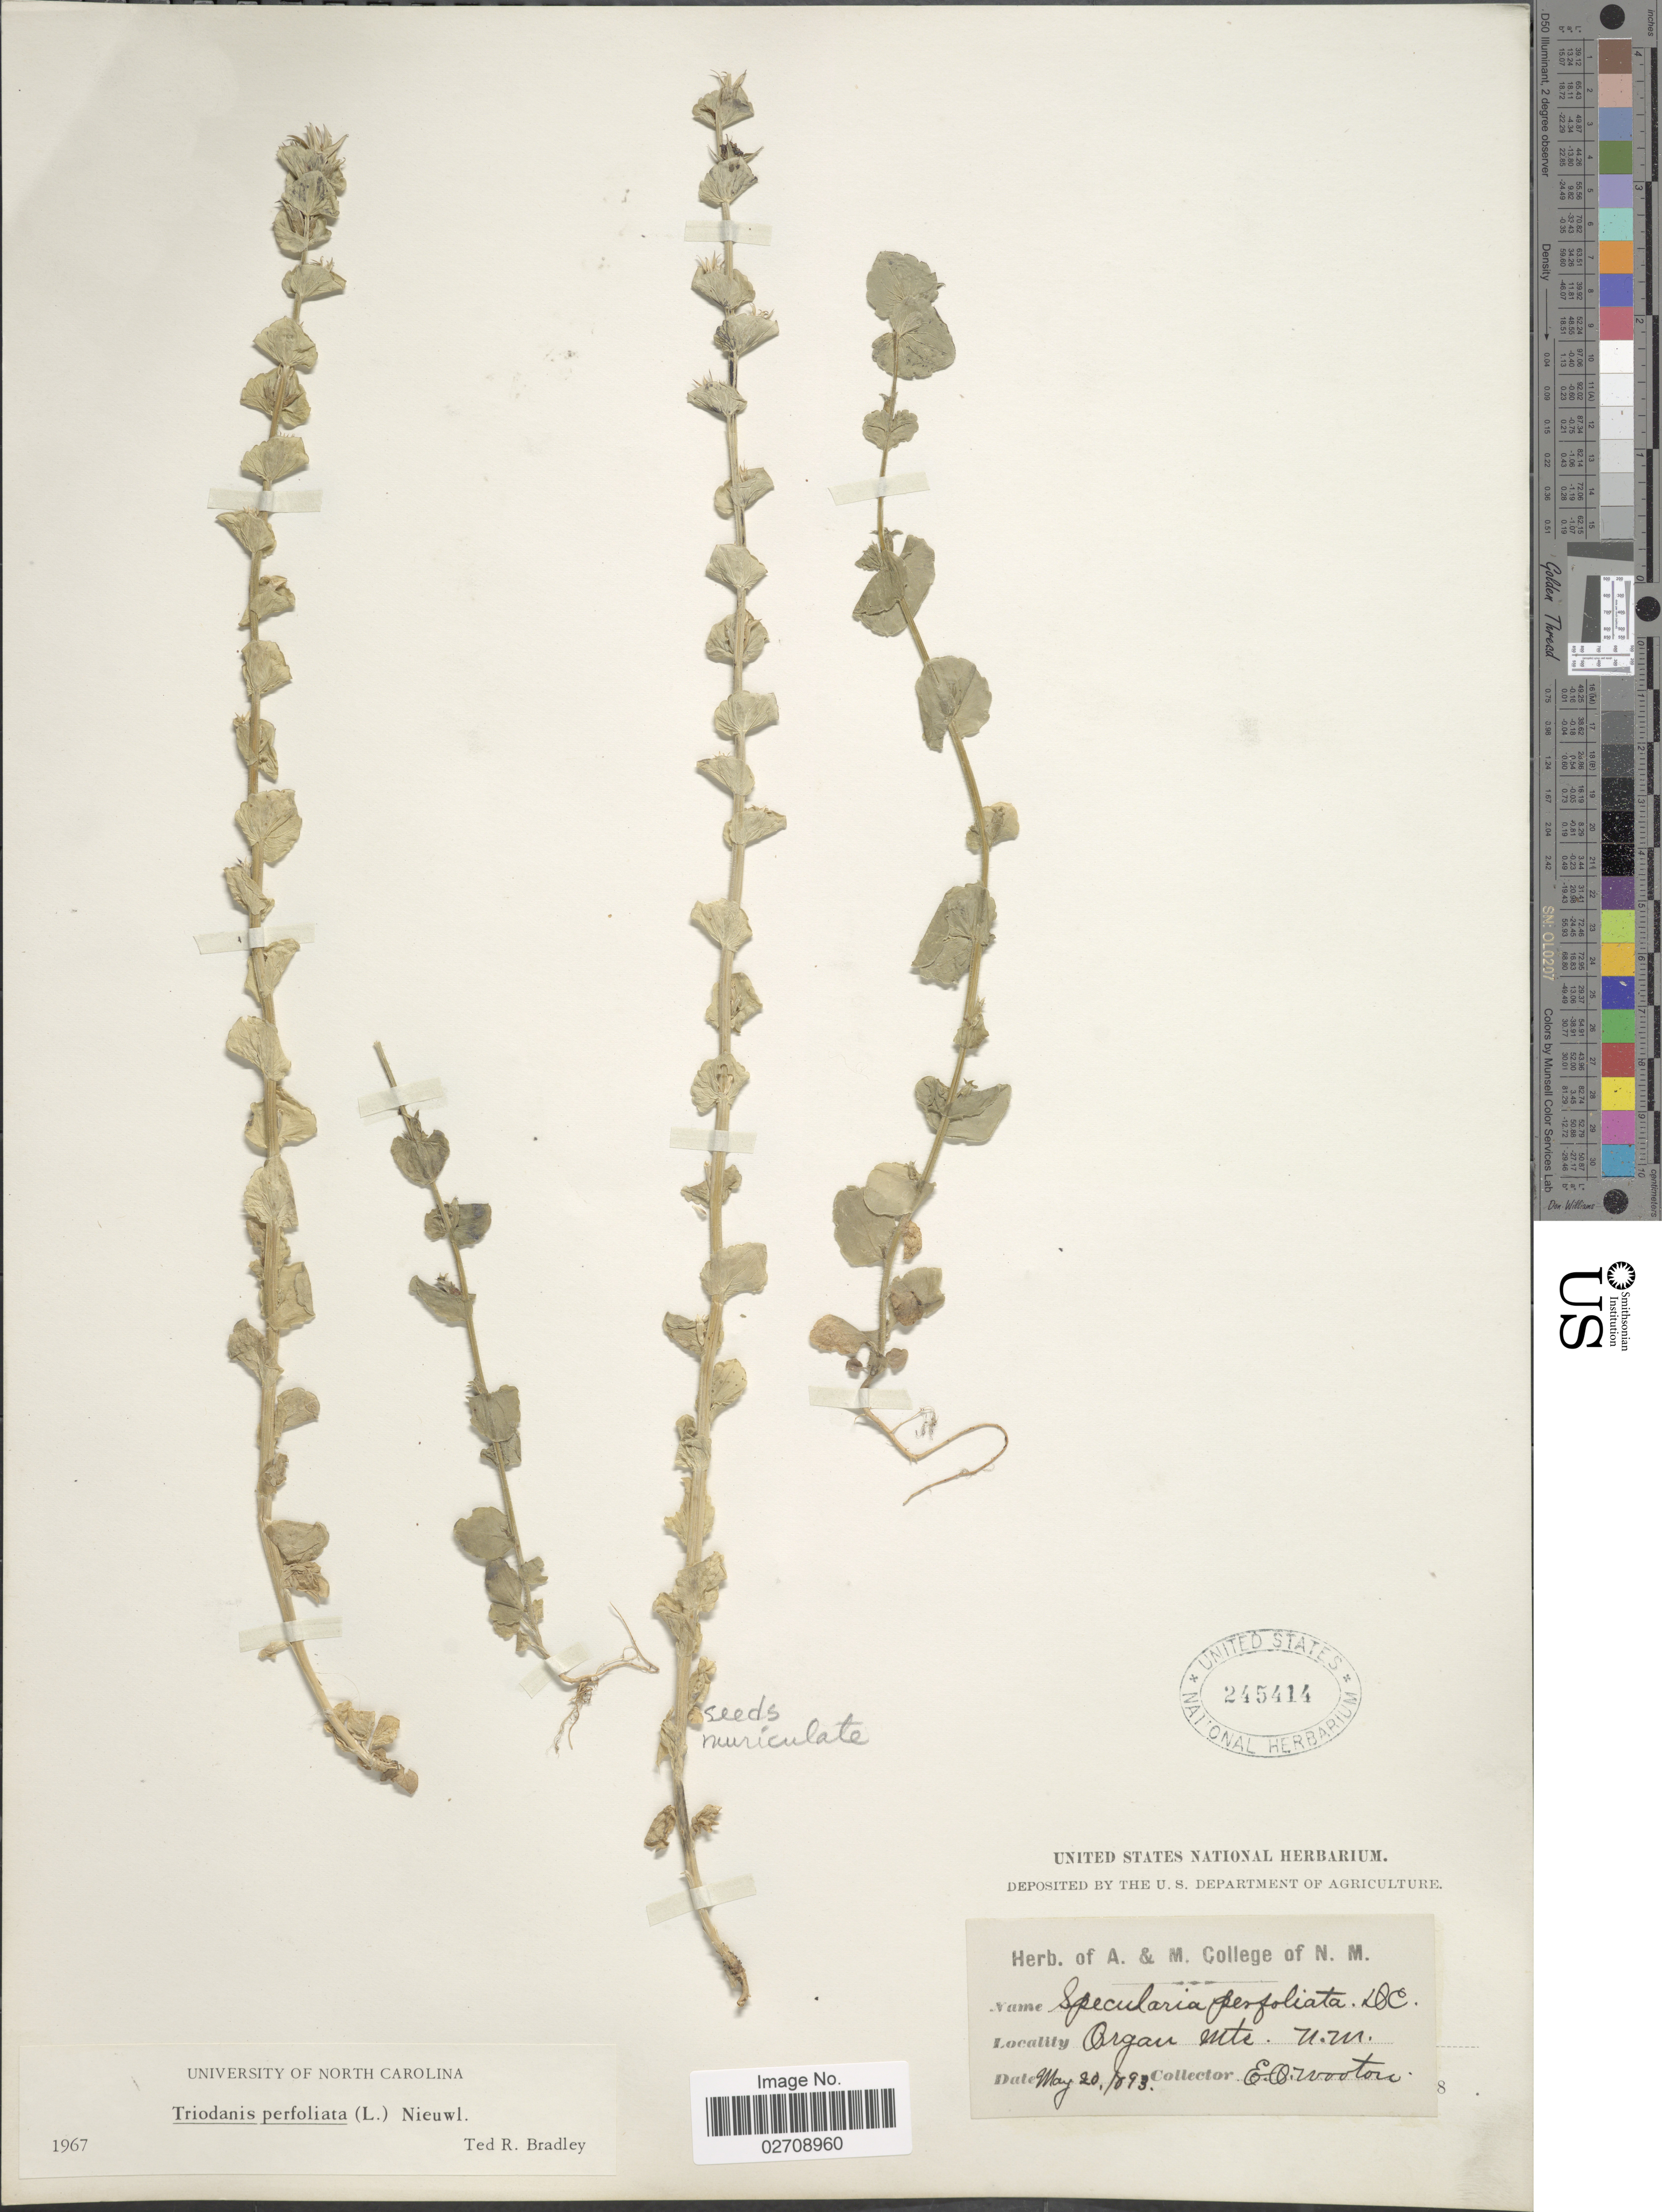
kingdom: Plantae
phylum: Tracheophyta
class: Magnoliopsida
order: Asterales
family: Campanulaceae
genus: Triodanis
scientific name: Triodanis perfoliata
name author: (L.) Nieuwl.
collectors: E. O. Wooton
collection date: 1893-05-20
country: United States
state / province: New Mexico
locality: Organ Mts.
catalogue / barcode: US 245414